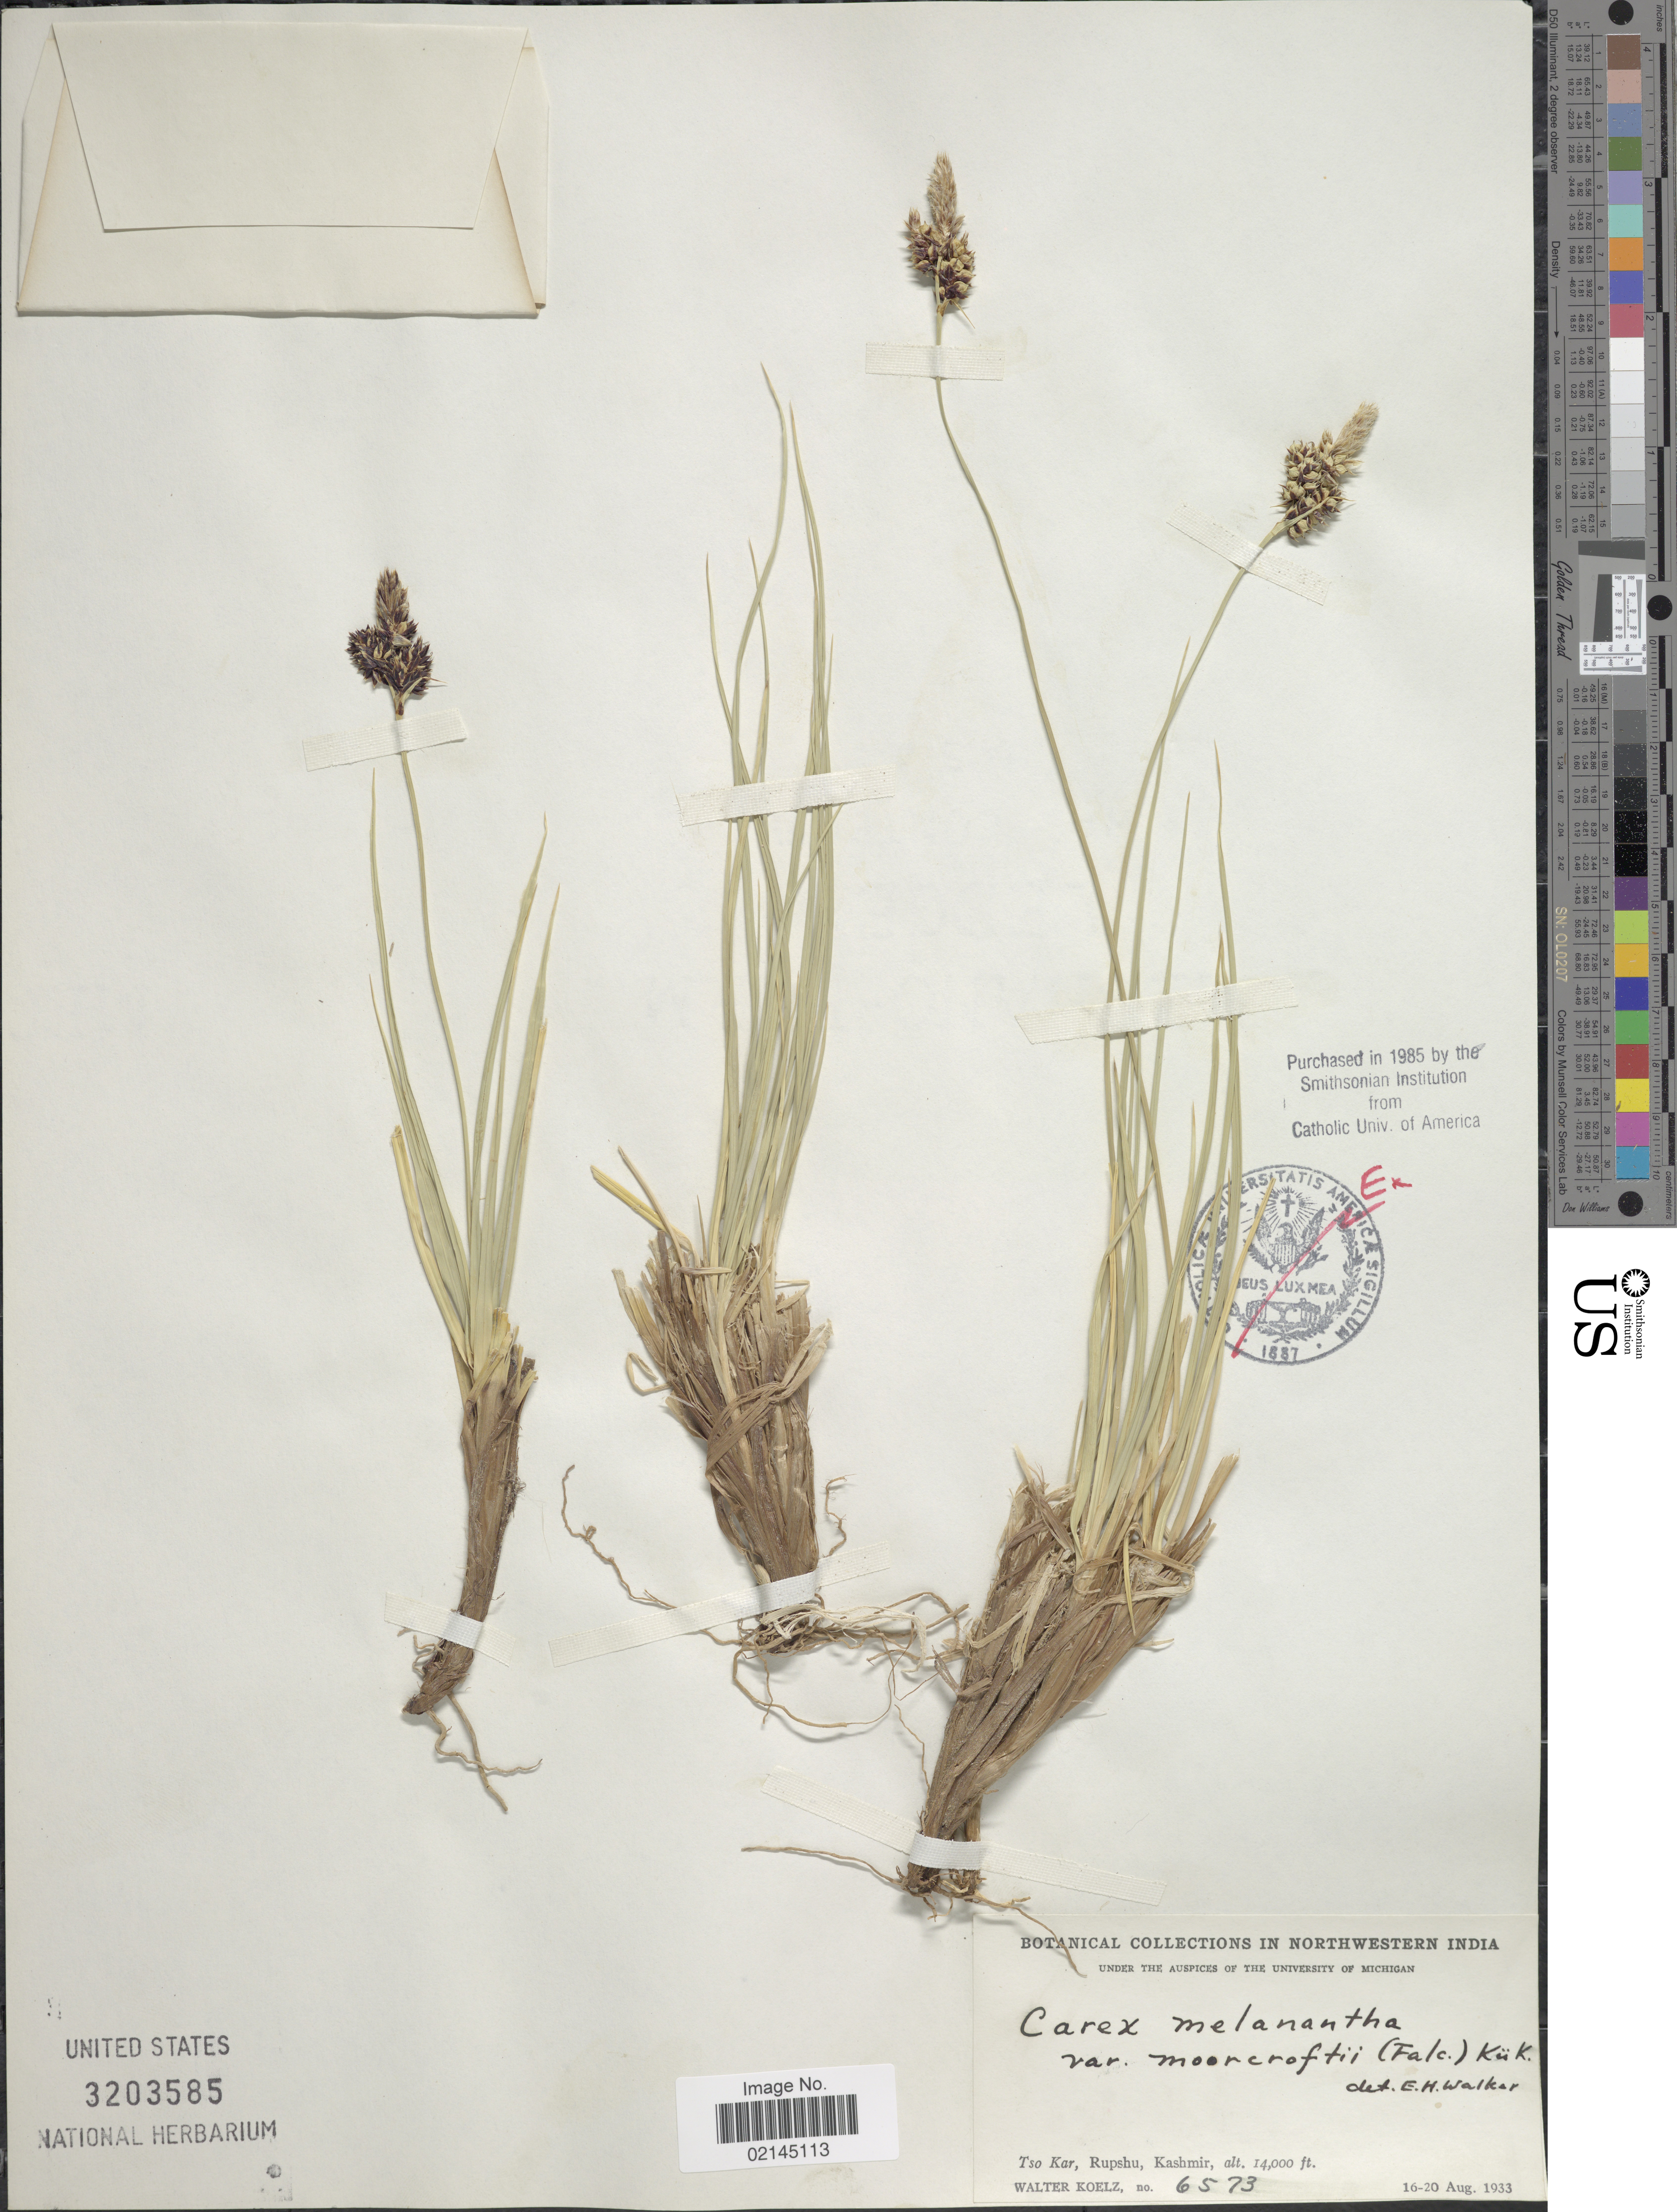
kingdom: Plantae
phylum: Tracheophyta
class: Liliopsida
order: Poales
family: Cyperaceae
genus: Carex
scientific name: Carex melanantha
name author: C.A. Mey.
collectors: W. N. Koelz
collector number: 6573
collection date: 1933-08-16/1933-08-20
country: India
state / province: Jammu and Kashmir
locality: Northwestern India, Tso Kar, Rupshu, Kashmir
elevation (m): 4267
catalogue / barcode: US 3203585